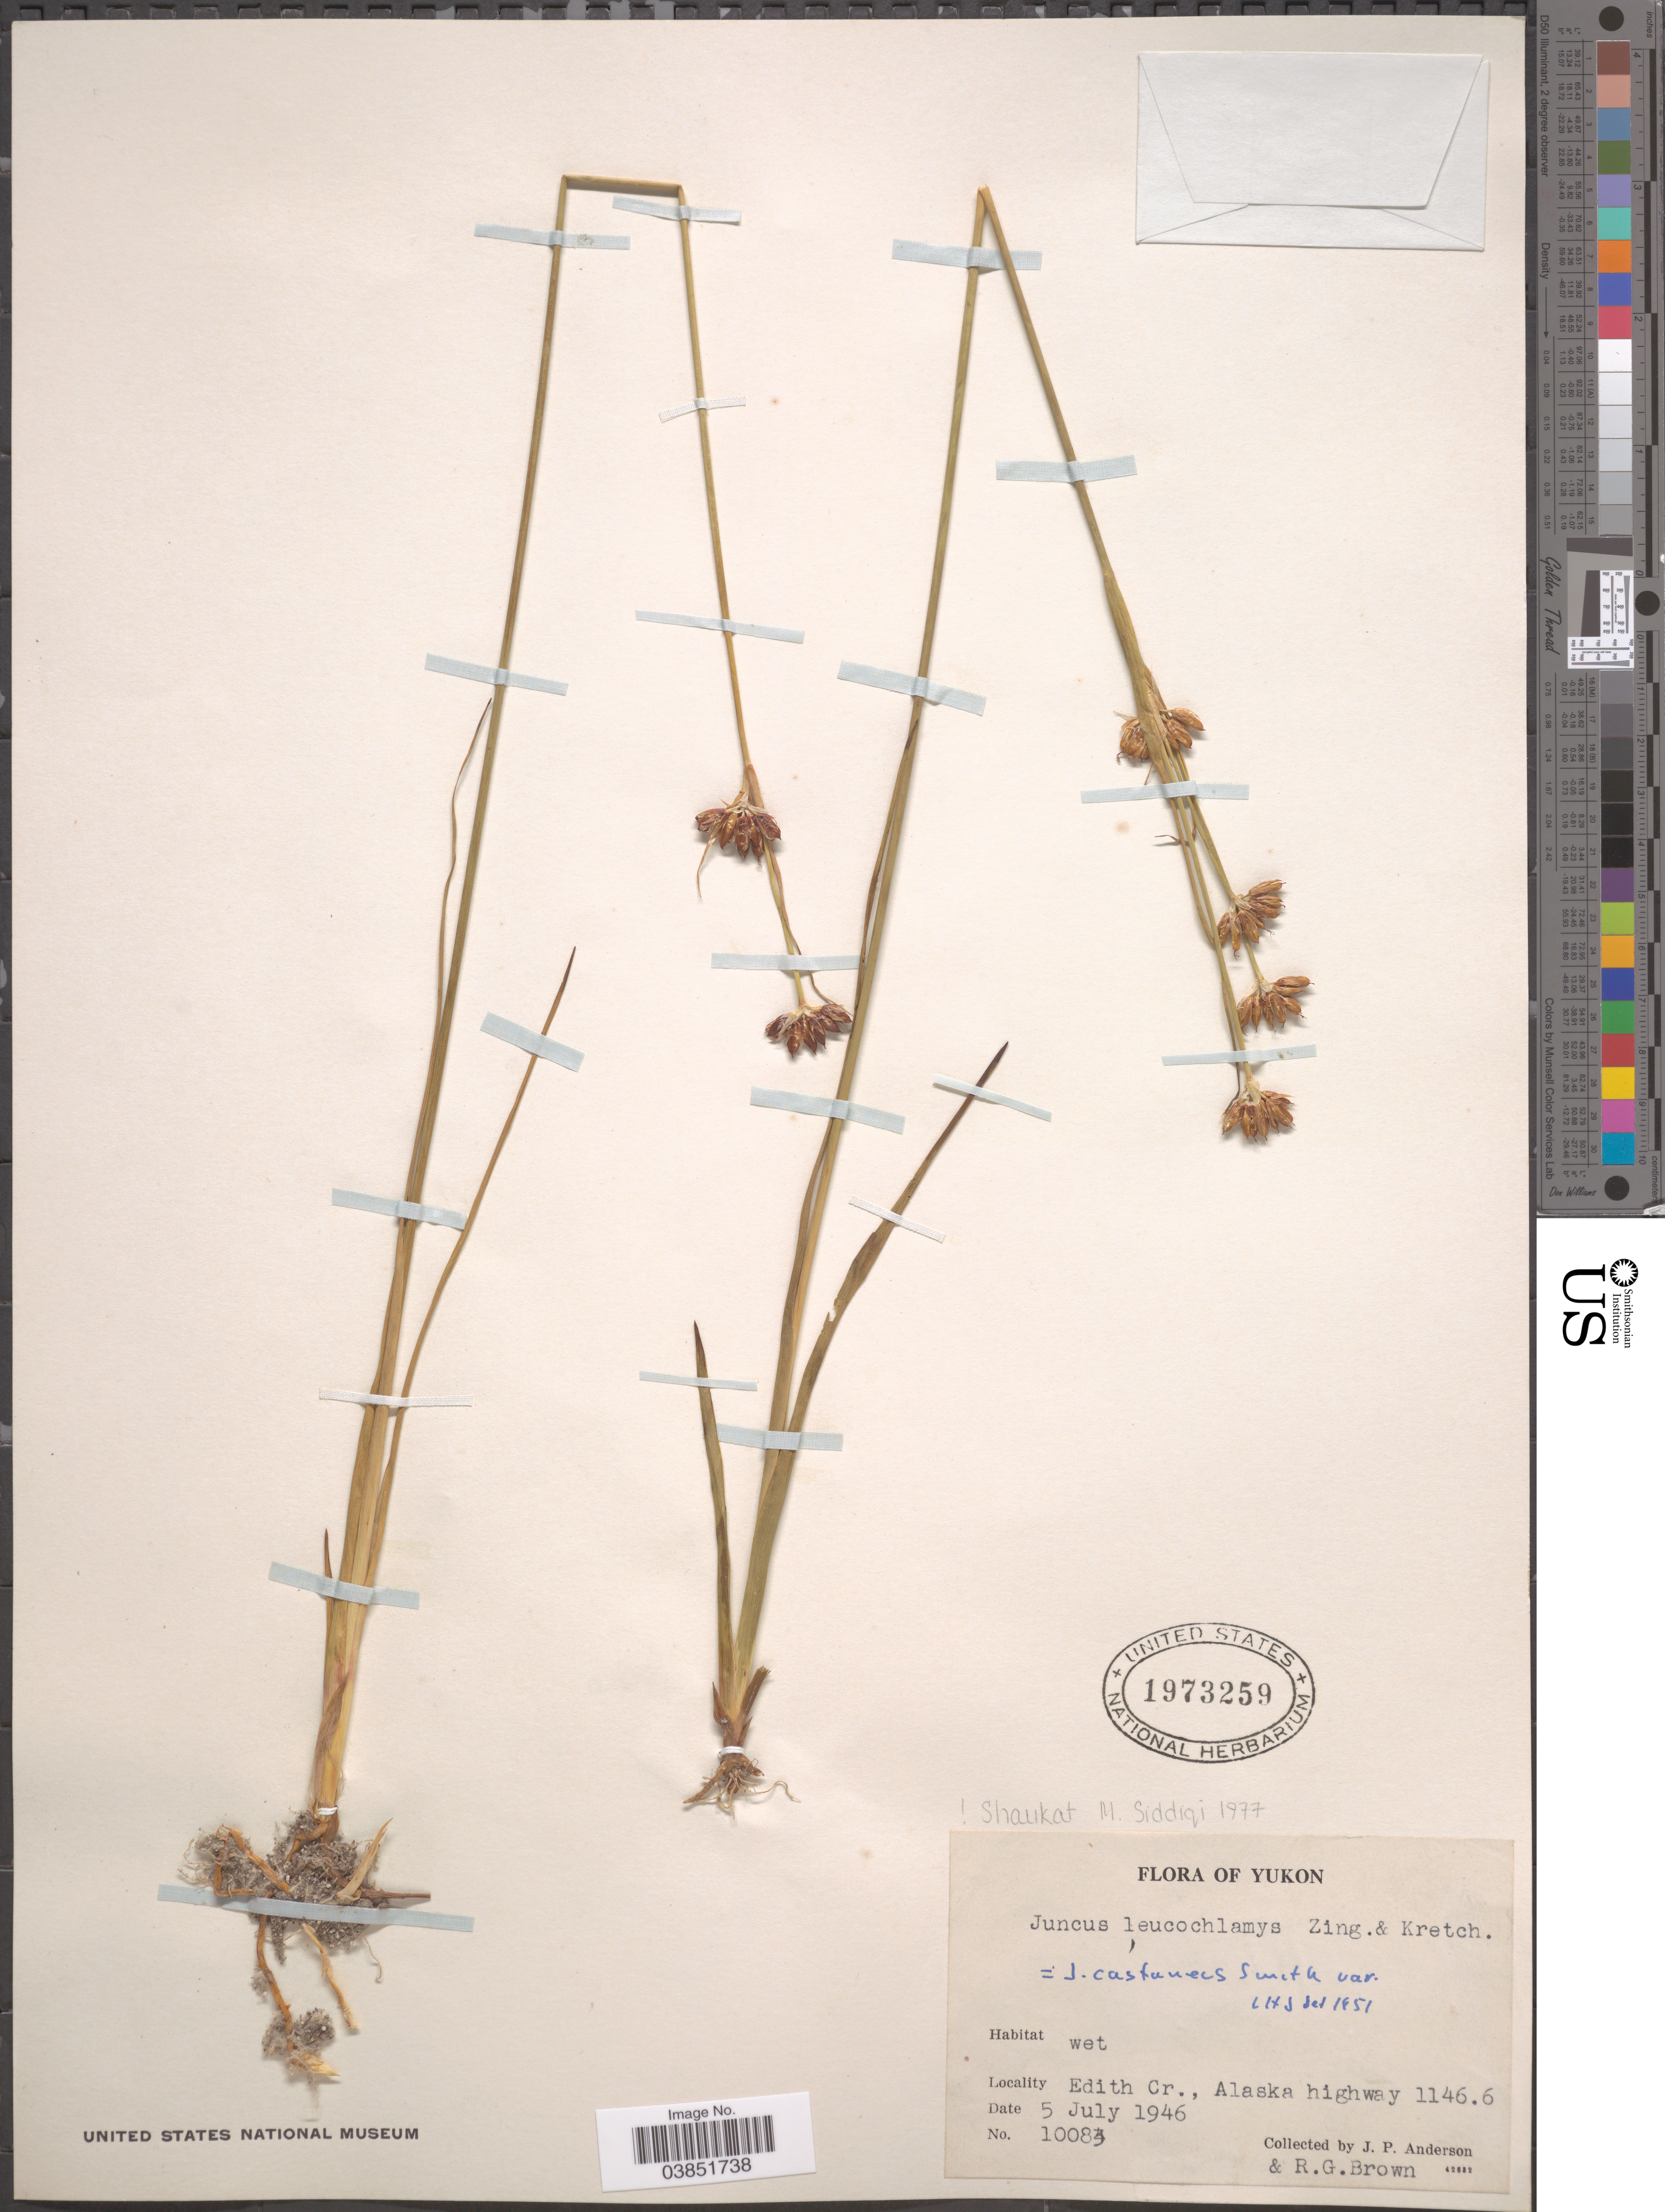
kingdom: Plantae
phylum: Tracheophyta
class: Liliopsida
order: Poales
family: Juncaceae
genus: Juncus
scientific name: Juncus castaneus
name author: Sm.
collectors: J. P. Anderson & R. G. Brown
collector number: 10083*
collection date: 1946-07-05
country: Canada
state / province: Yukon Territory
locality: Yukon. Edith Cr., Alaska highway 1146.6.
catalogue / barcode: US 1973259